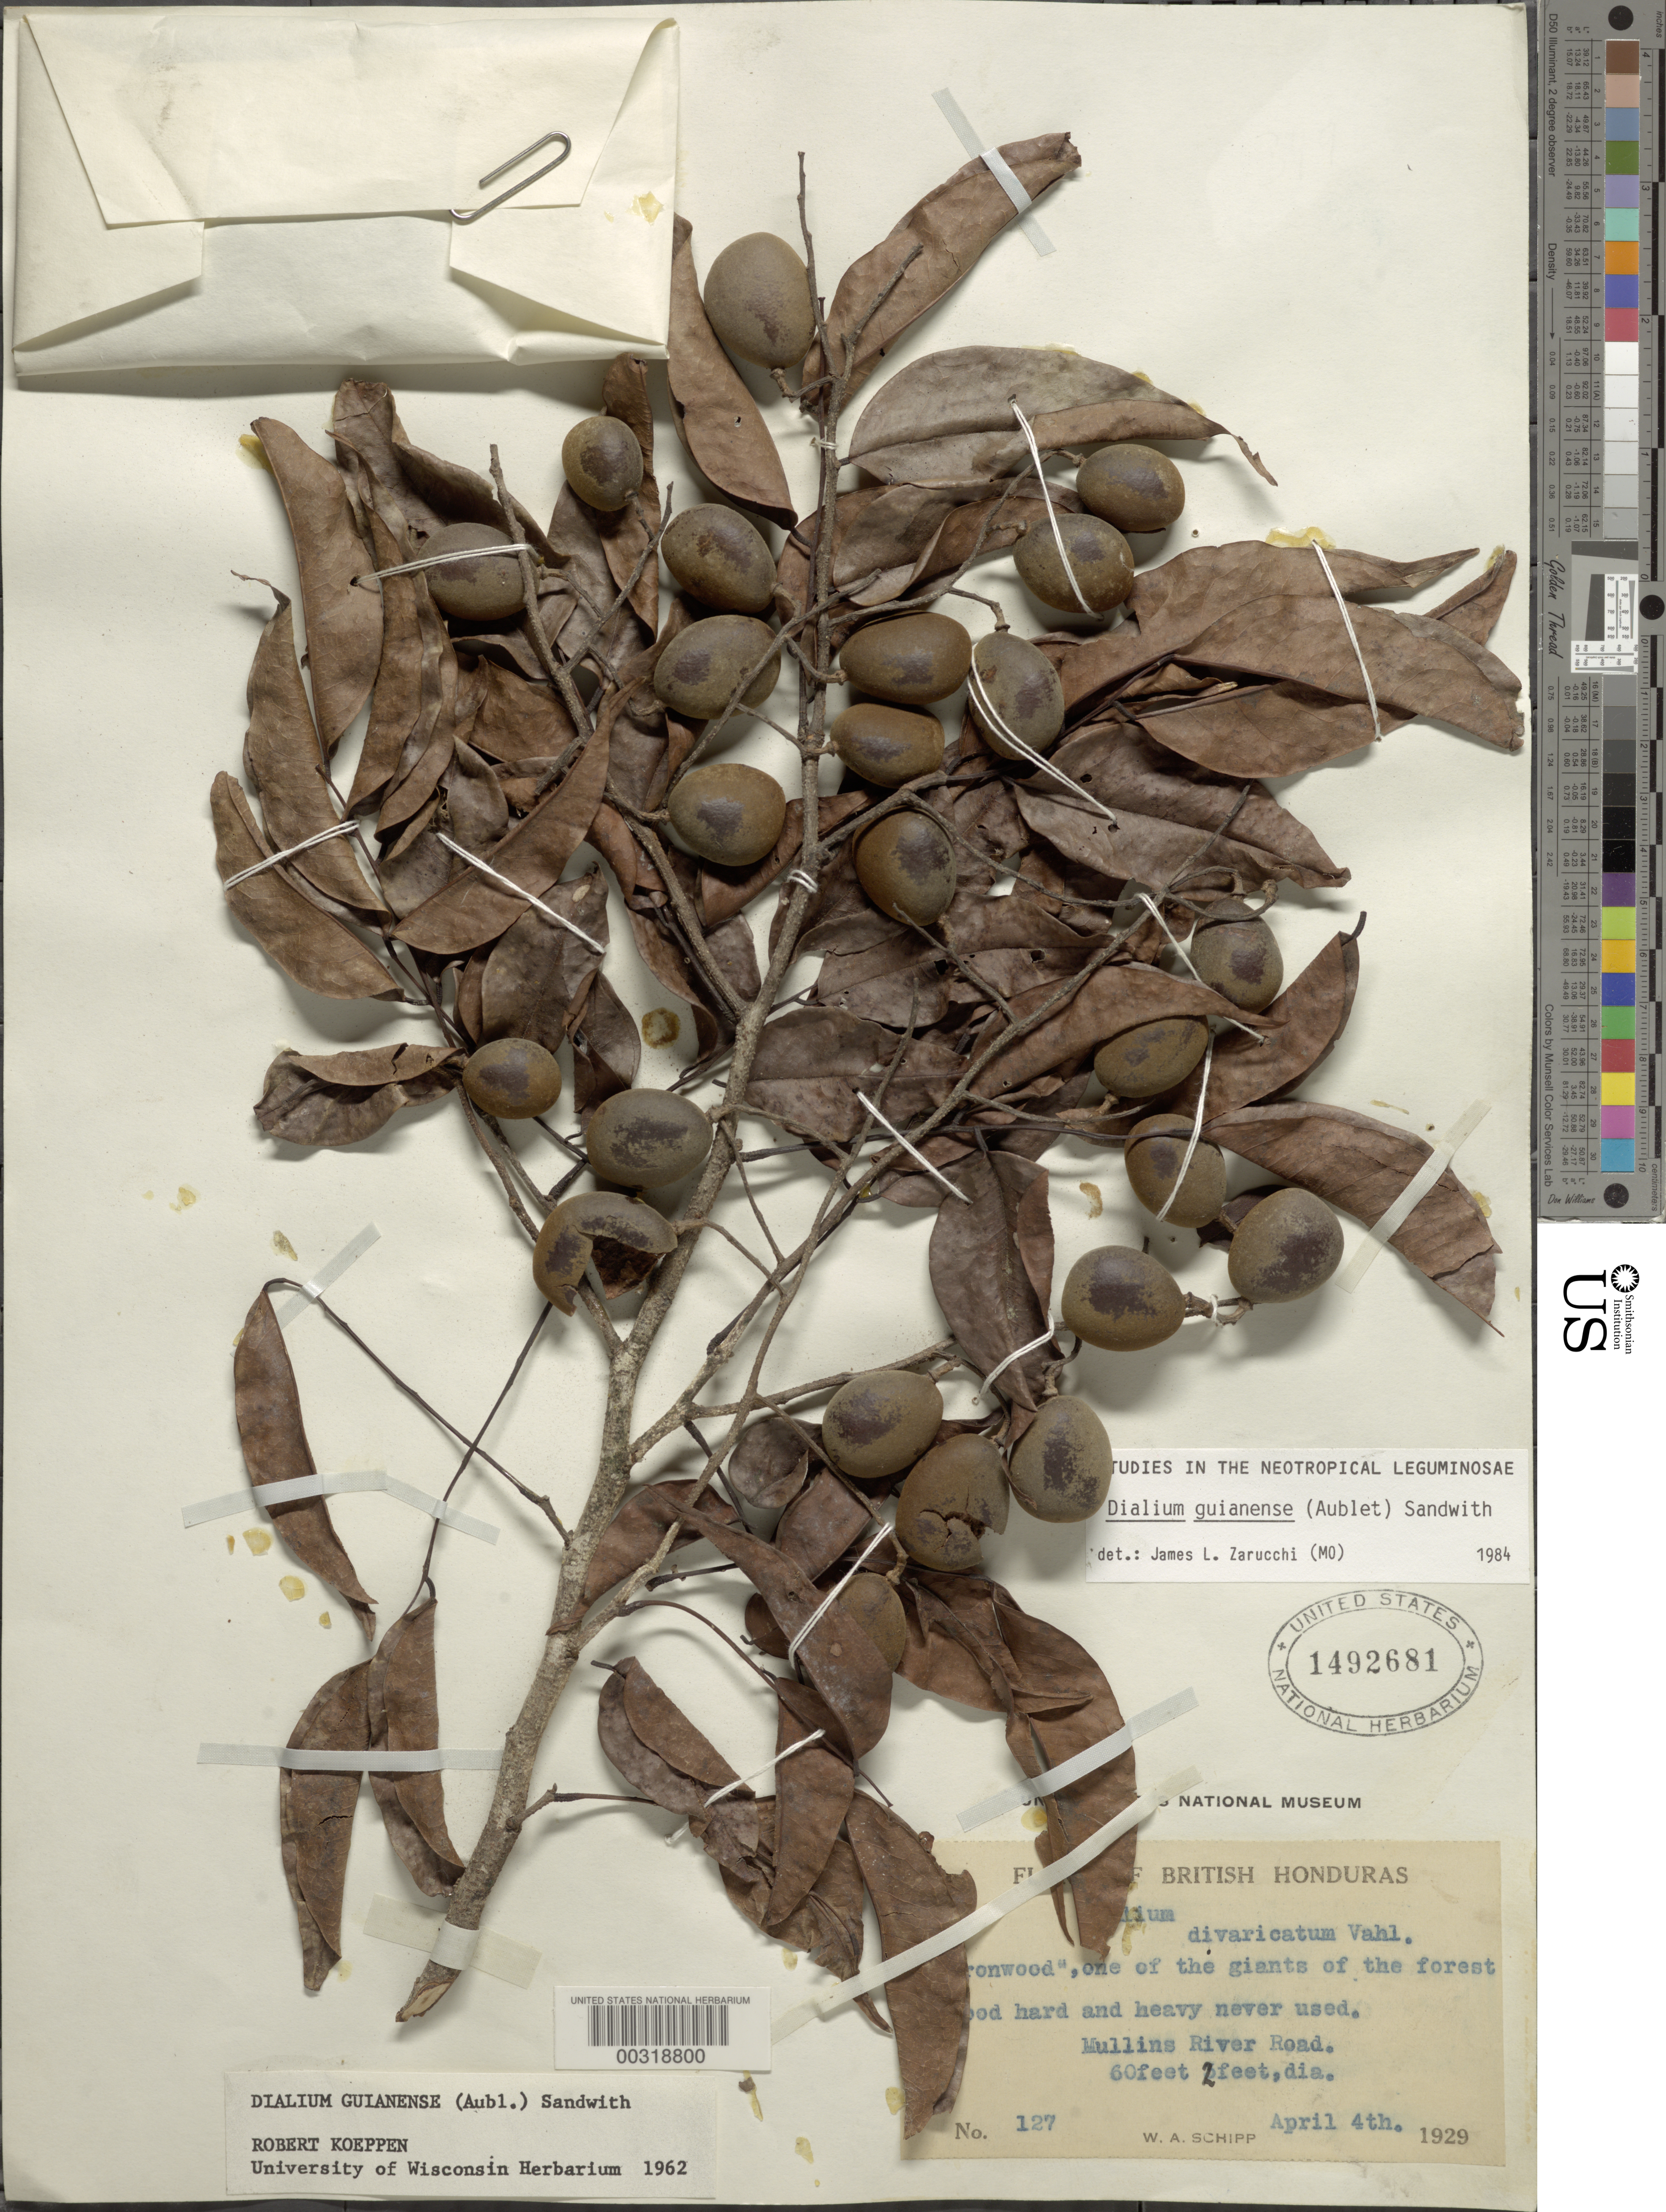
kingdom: Plantae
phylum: Tracheophyta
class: Magnoliopsida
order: Fabales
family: Fabaceae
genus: Dialium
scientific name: Dialium guianense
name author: (Aubl.) Sandwith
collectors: W. Schipp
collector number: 127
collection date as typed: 04 Apr 1929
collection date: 1929-04-04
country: Belize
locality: Mullins River road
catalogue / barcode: US 1492681